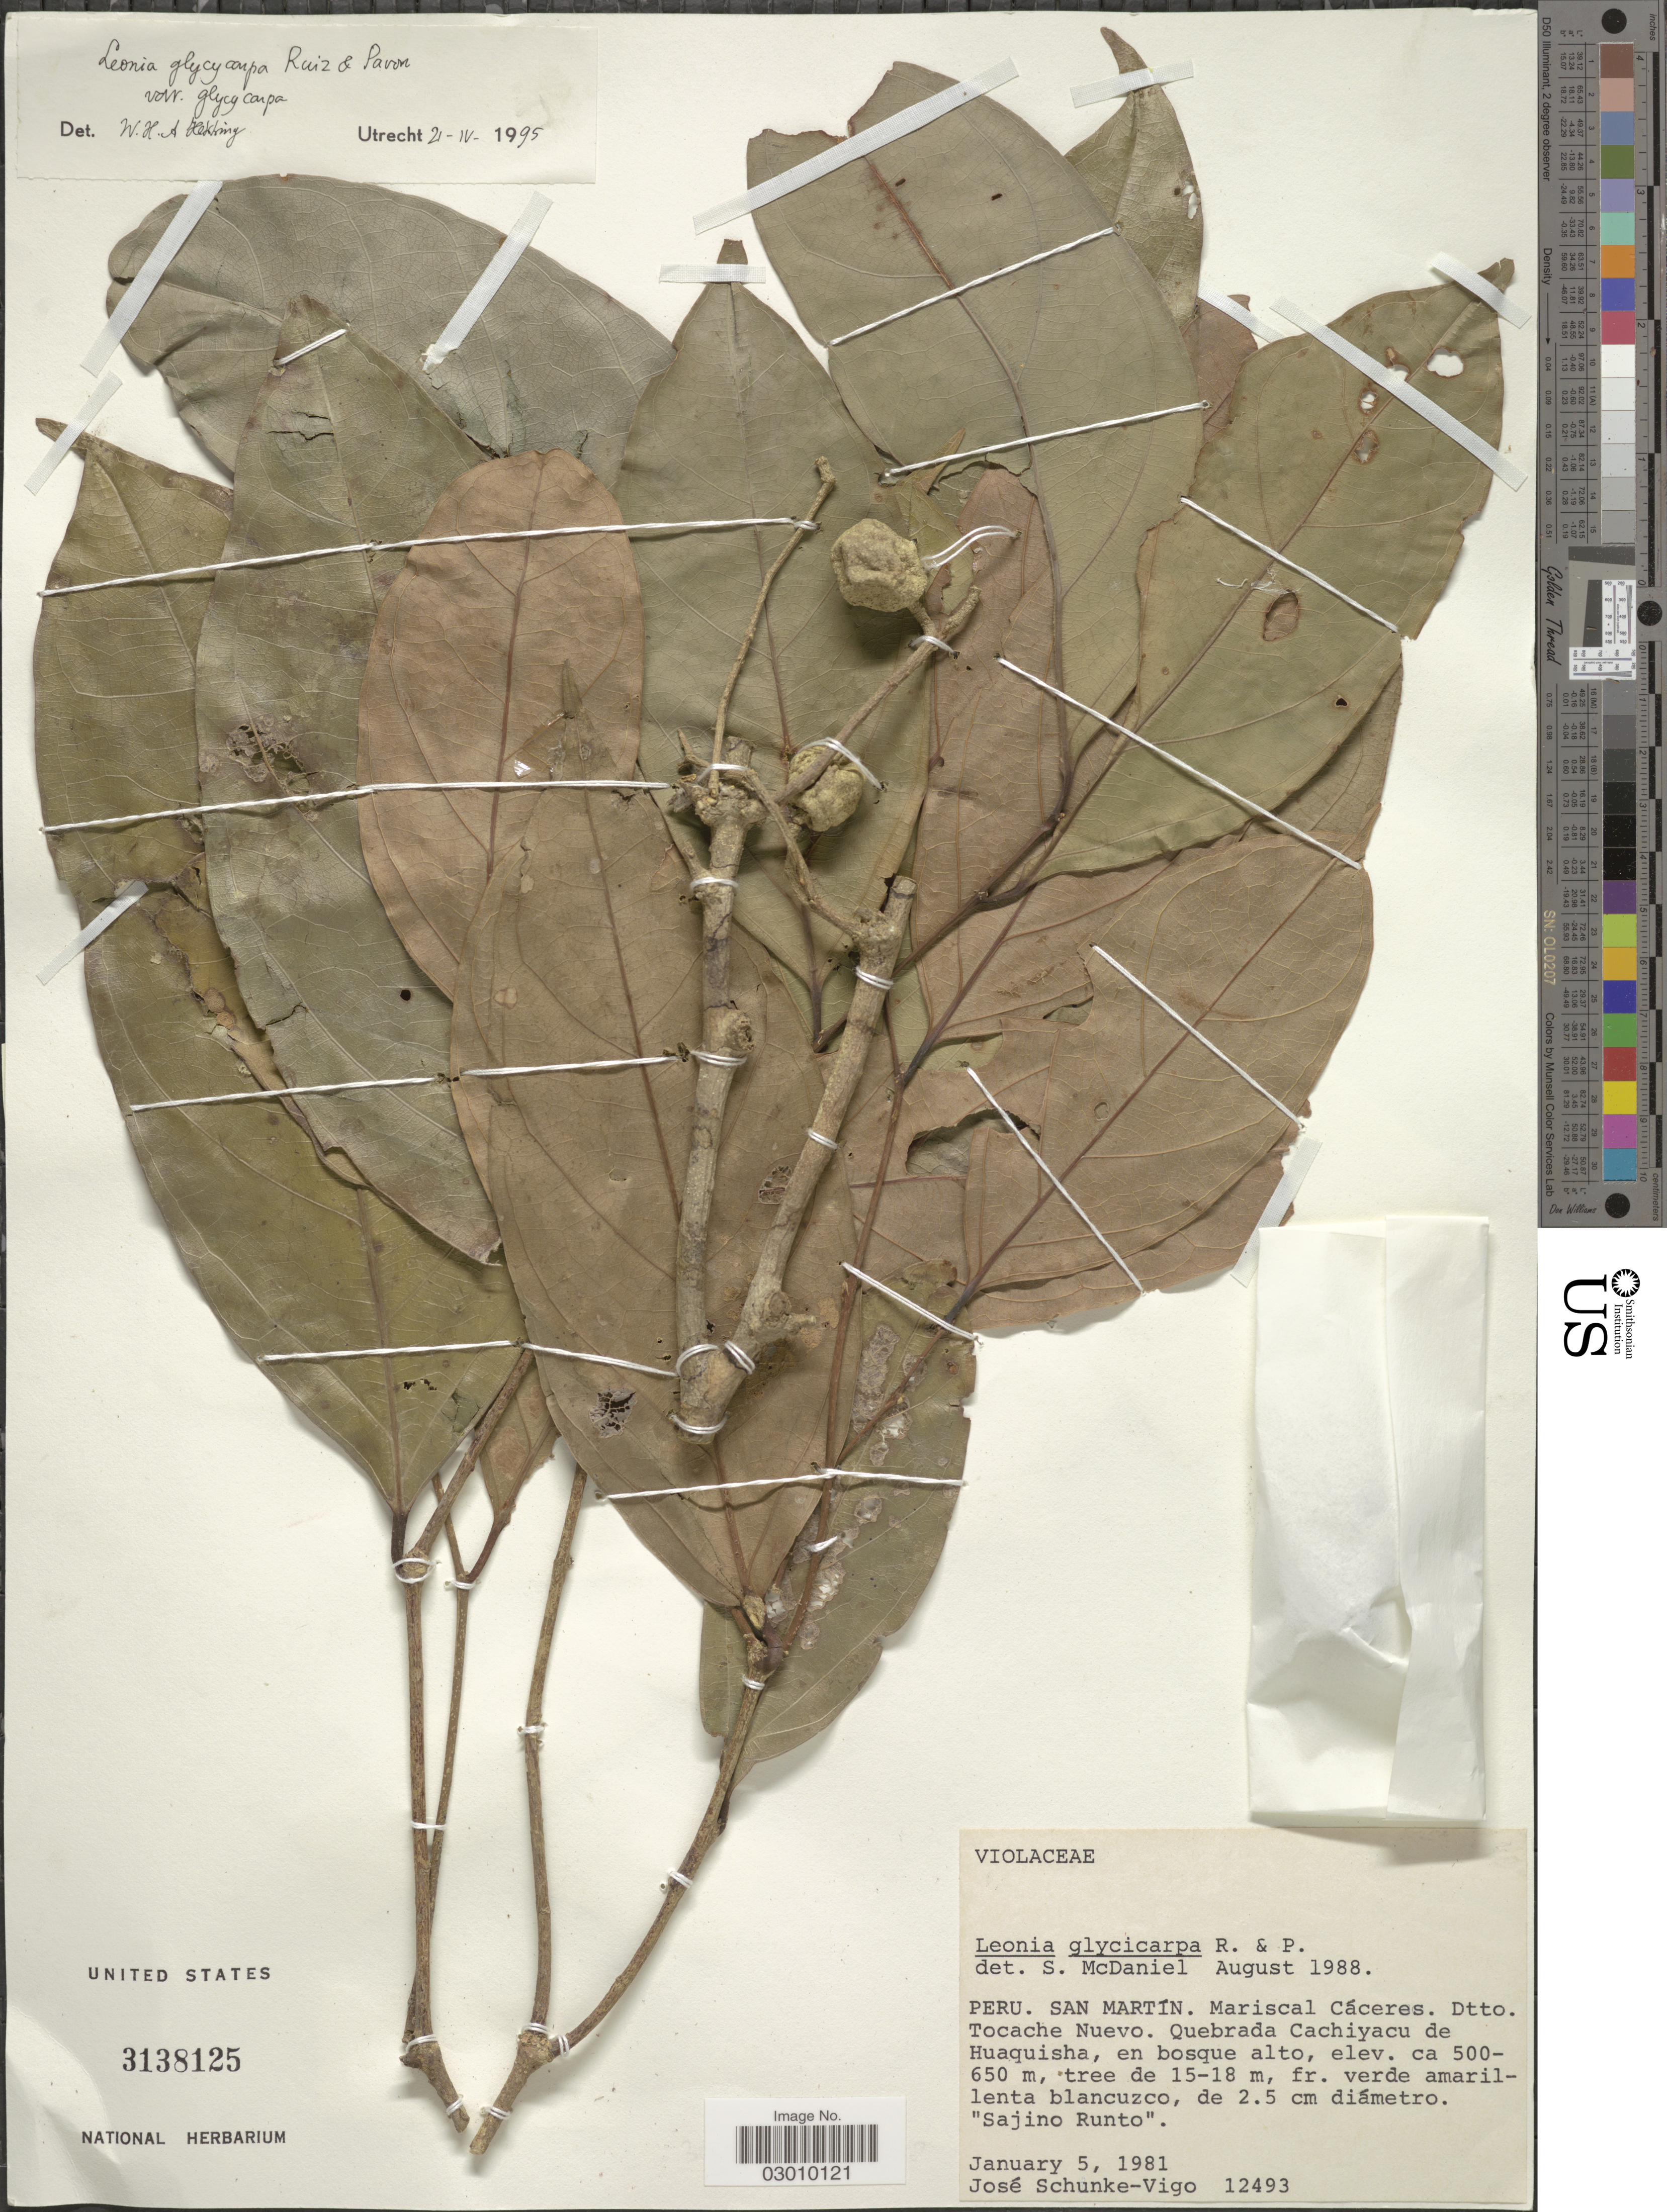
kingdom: Plantae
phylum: Tracheophyta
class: Magnoliopsida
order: Malpighiales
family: Violaceae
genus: Leonia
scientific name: Leonia glycycarpa var. glycycarpa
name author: Ruiz & Pav.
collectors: J. Schunke Vigo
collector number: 12493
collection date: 1981-01-05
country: Peru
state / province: San Martín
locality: Mariscal Cáceres, Dtto. Tocache Nuevo, Quebrada Cachiyacu de Huaquisha.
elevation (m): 500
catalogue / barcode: US 3138125